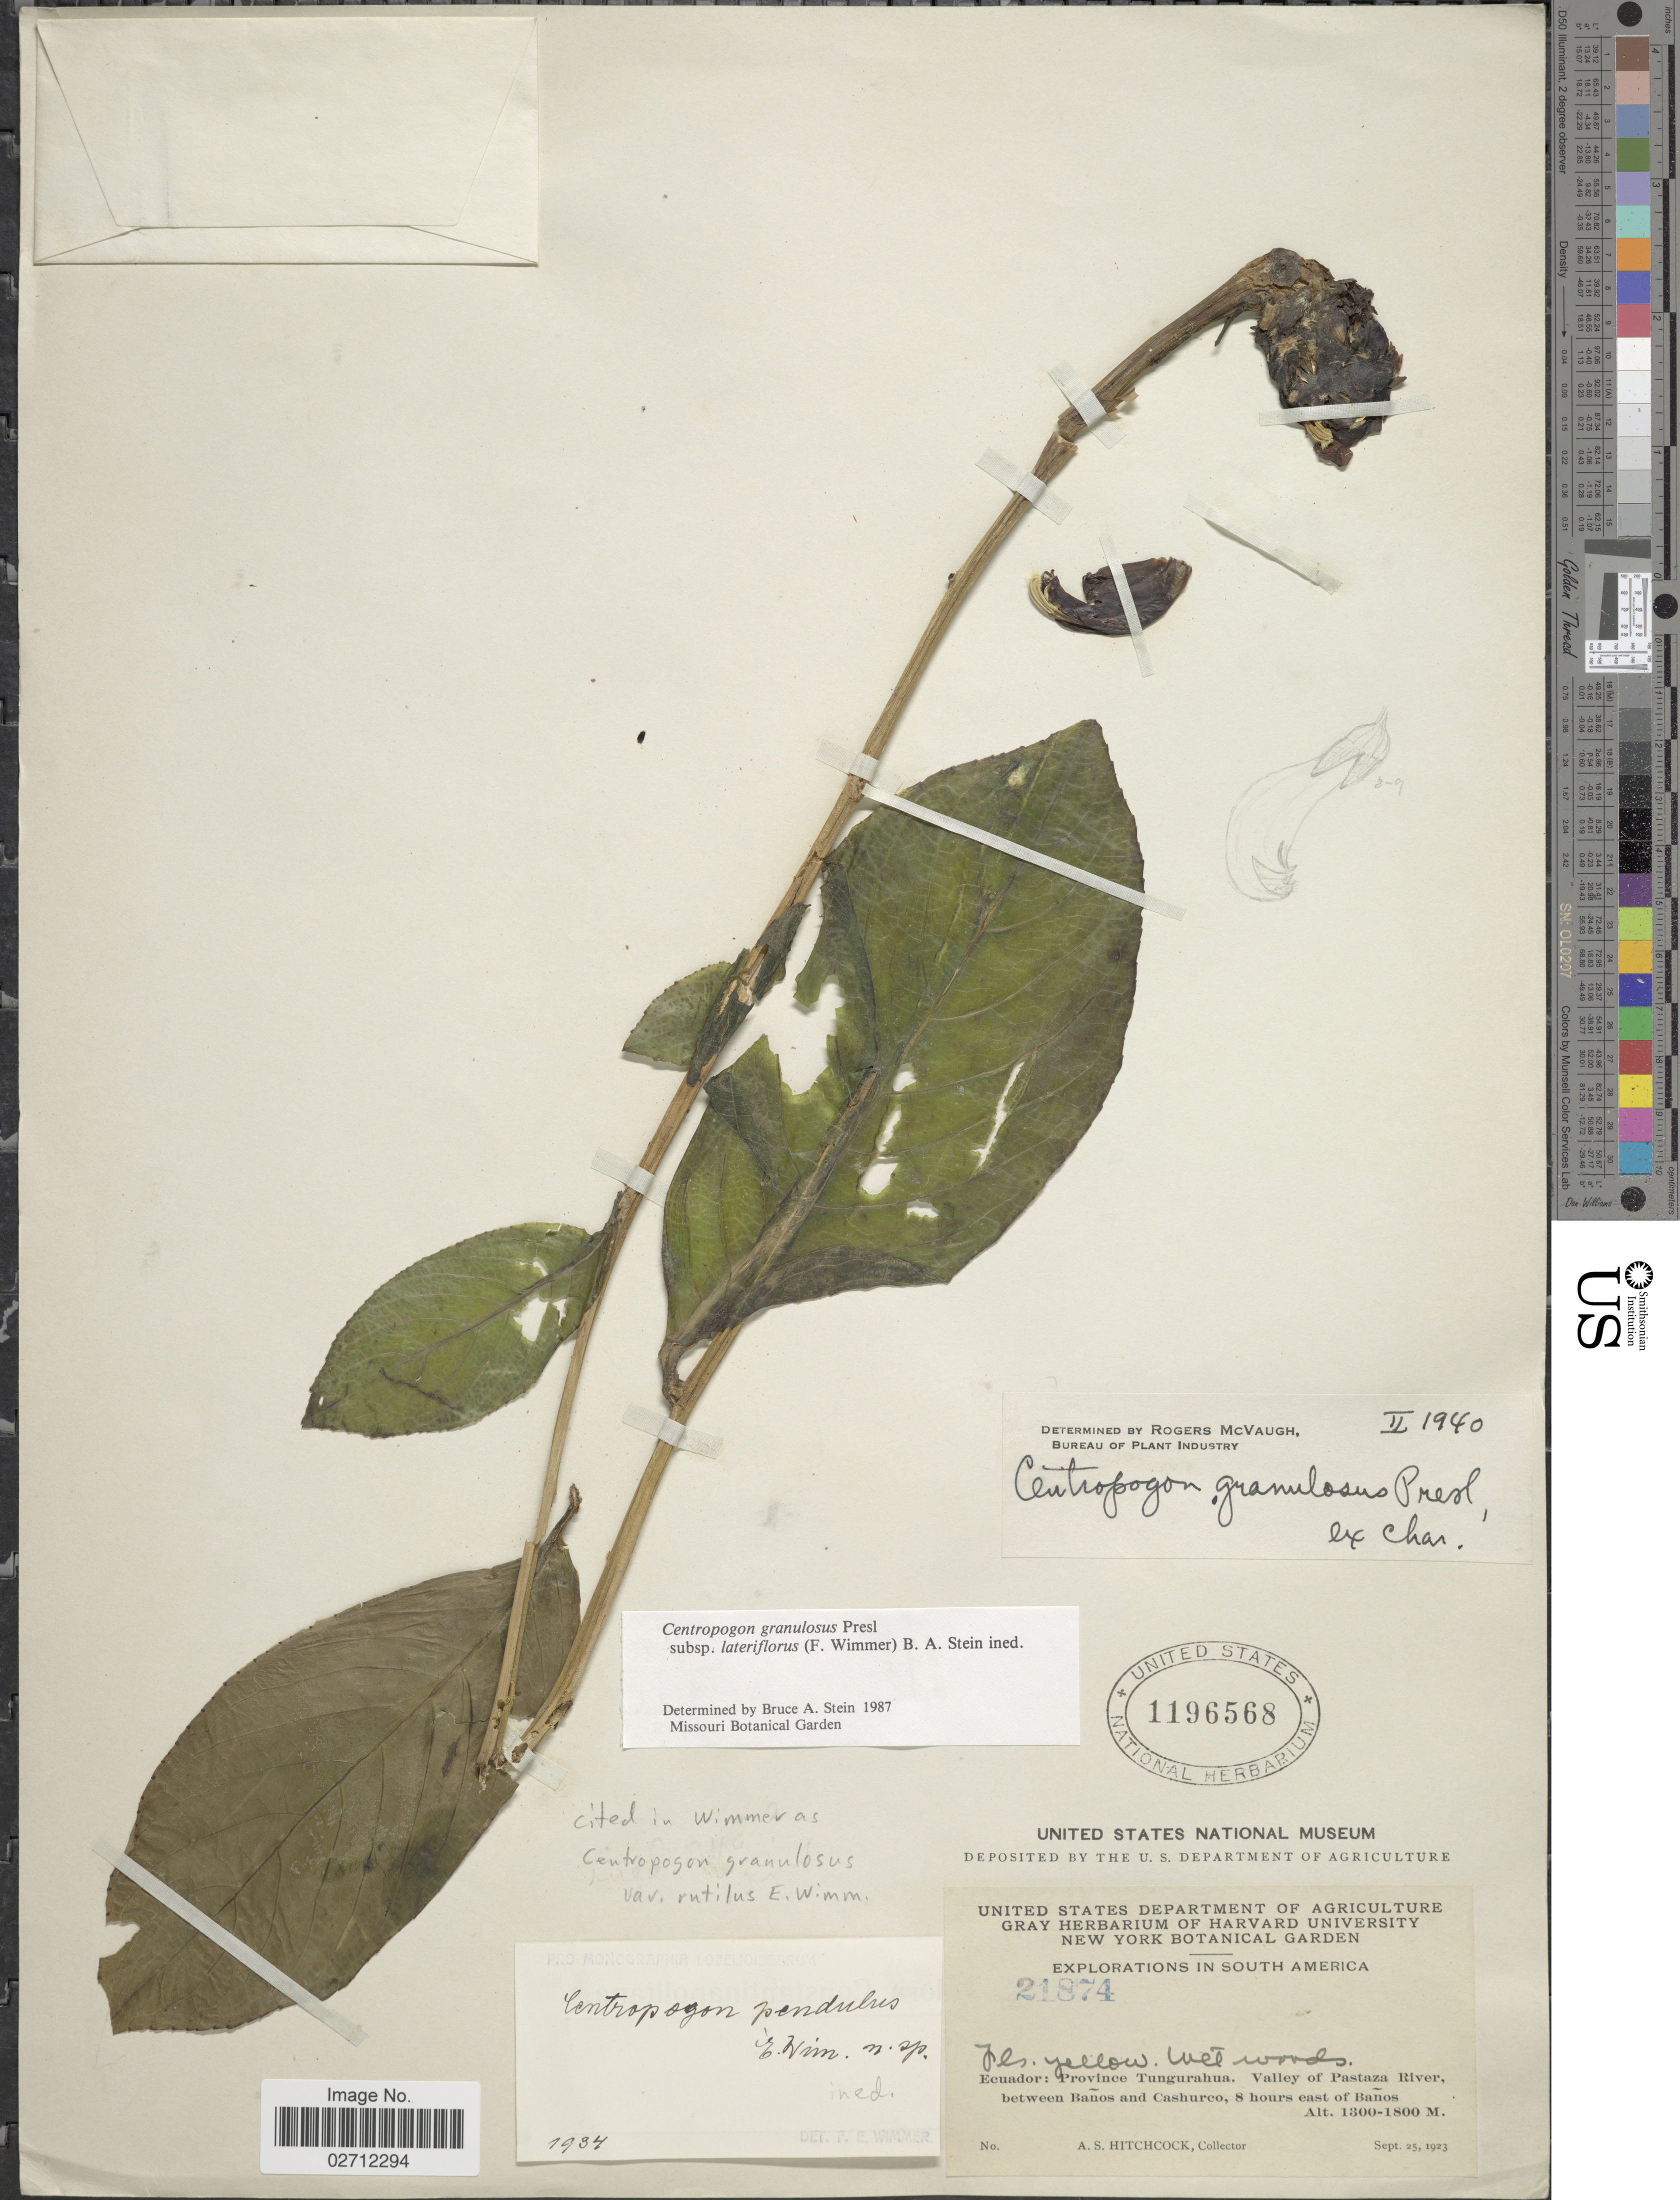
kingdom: Plantae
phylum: Tracheophyta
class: Magnoliopsida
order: Asterales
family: Campanulaceae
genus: Centropogon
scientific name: Centropogon granulosus subsp. lateriflorus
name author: (E. Wimm.) B.A. Stein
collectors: A. S. Hitchcock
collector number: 21874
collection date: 1923-09-25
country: Ecuador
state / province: Tungurahua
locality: Valley of Pastaza River, between Baños and Cashurco, 8 hours east of Baños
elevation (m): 1300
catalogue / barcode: US 1196568